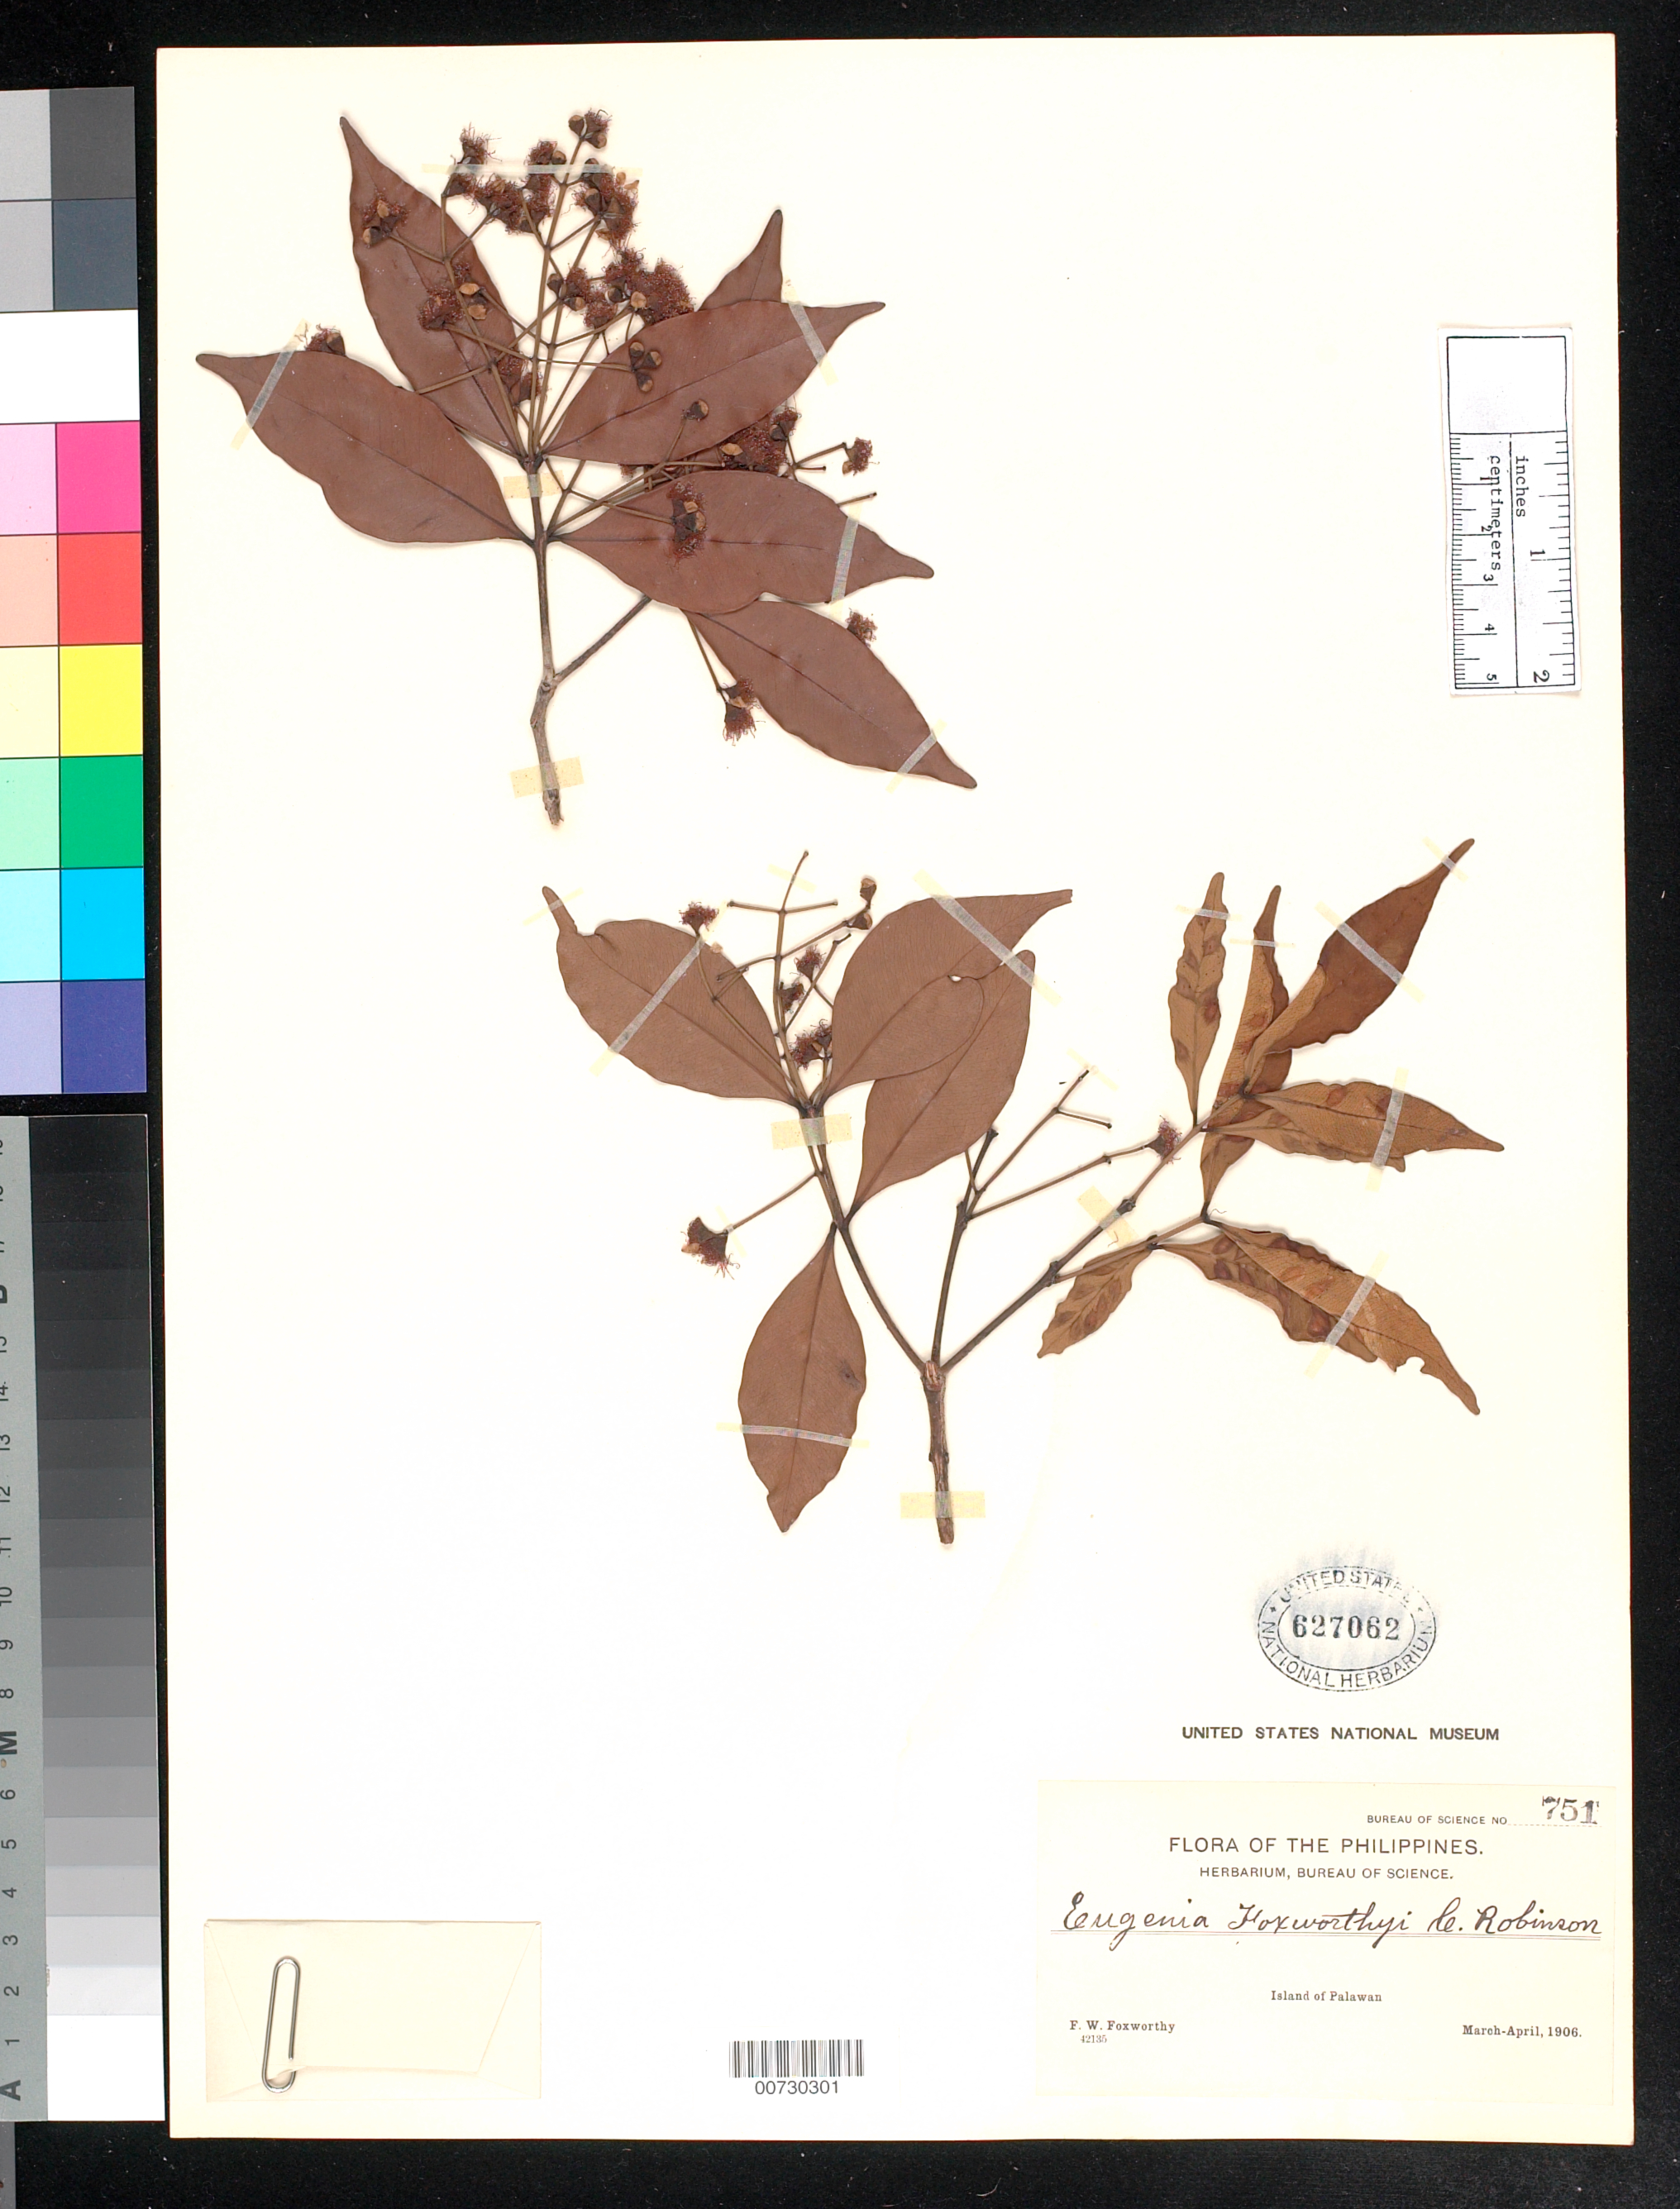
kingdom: Plantae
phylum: Tracheophyta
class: Magnoliopsida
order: Myrtales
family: Myrtaceae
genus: Syzygium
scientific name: Syzygium foxworthyi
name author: (Elmer) Merr.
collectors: F. W. Foxworthy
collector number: Bur. Sci. 751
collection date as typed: Mar 1906 to -- Apr 1906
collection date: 1906-03/1906-04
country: Philippines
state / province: Mimaropa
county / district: Palawan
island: Palawan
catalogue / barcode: US 627062